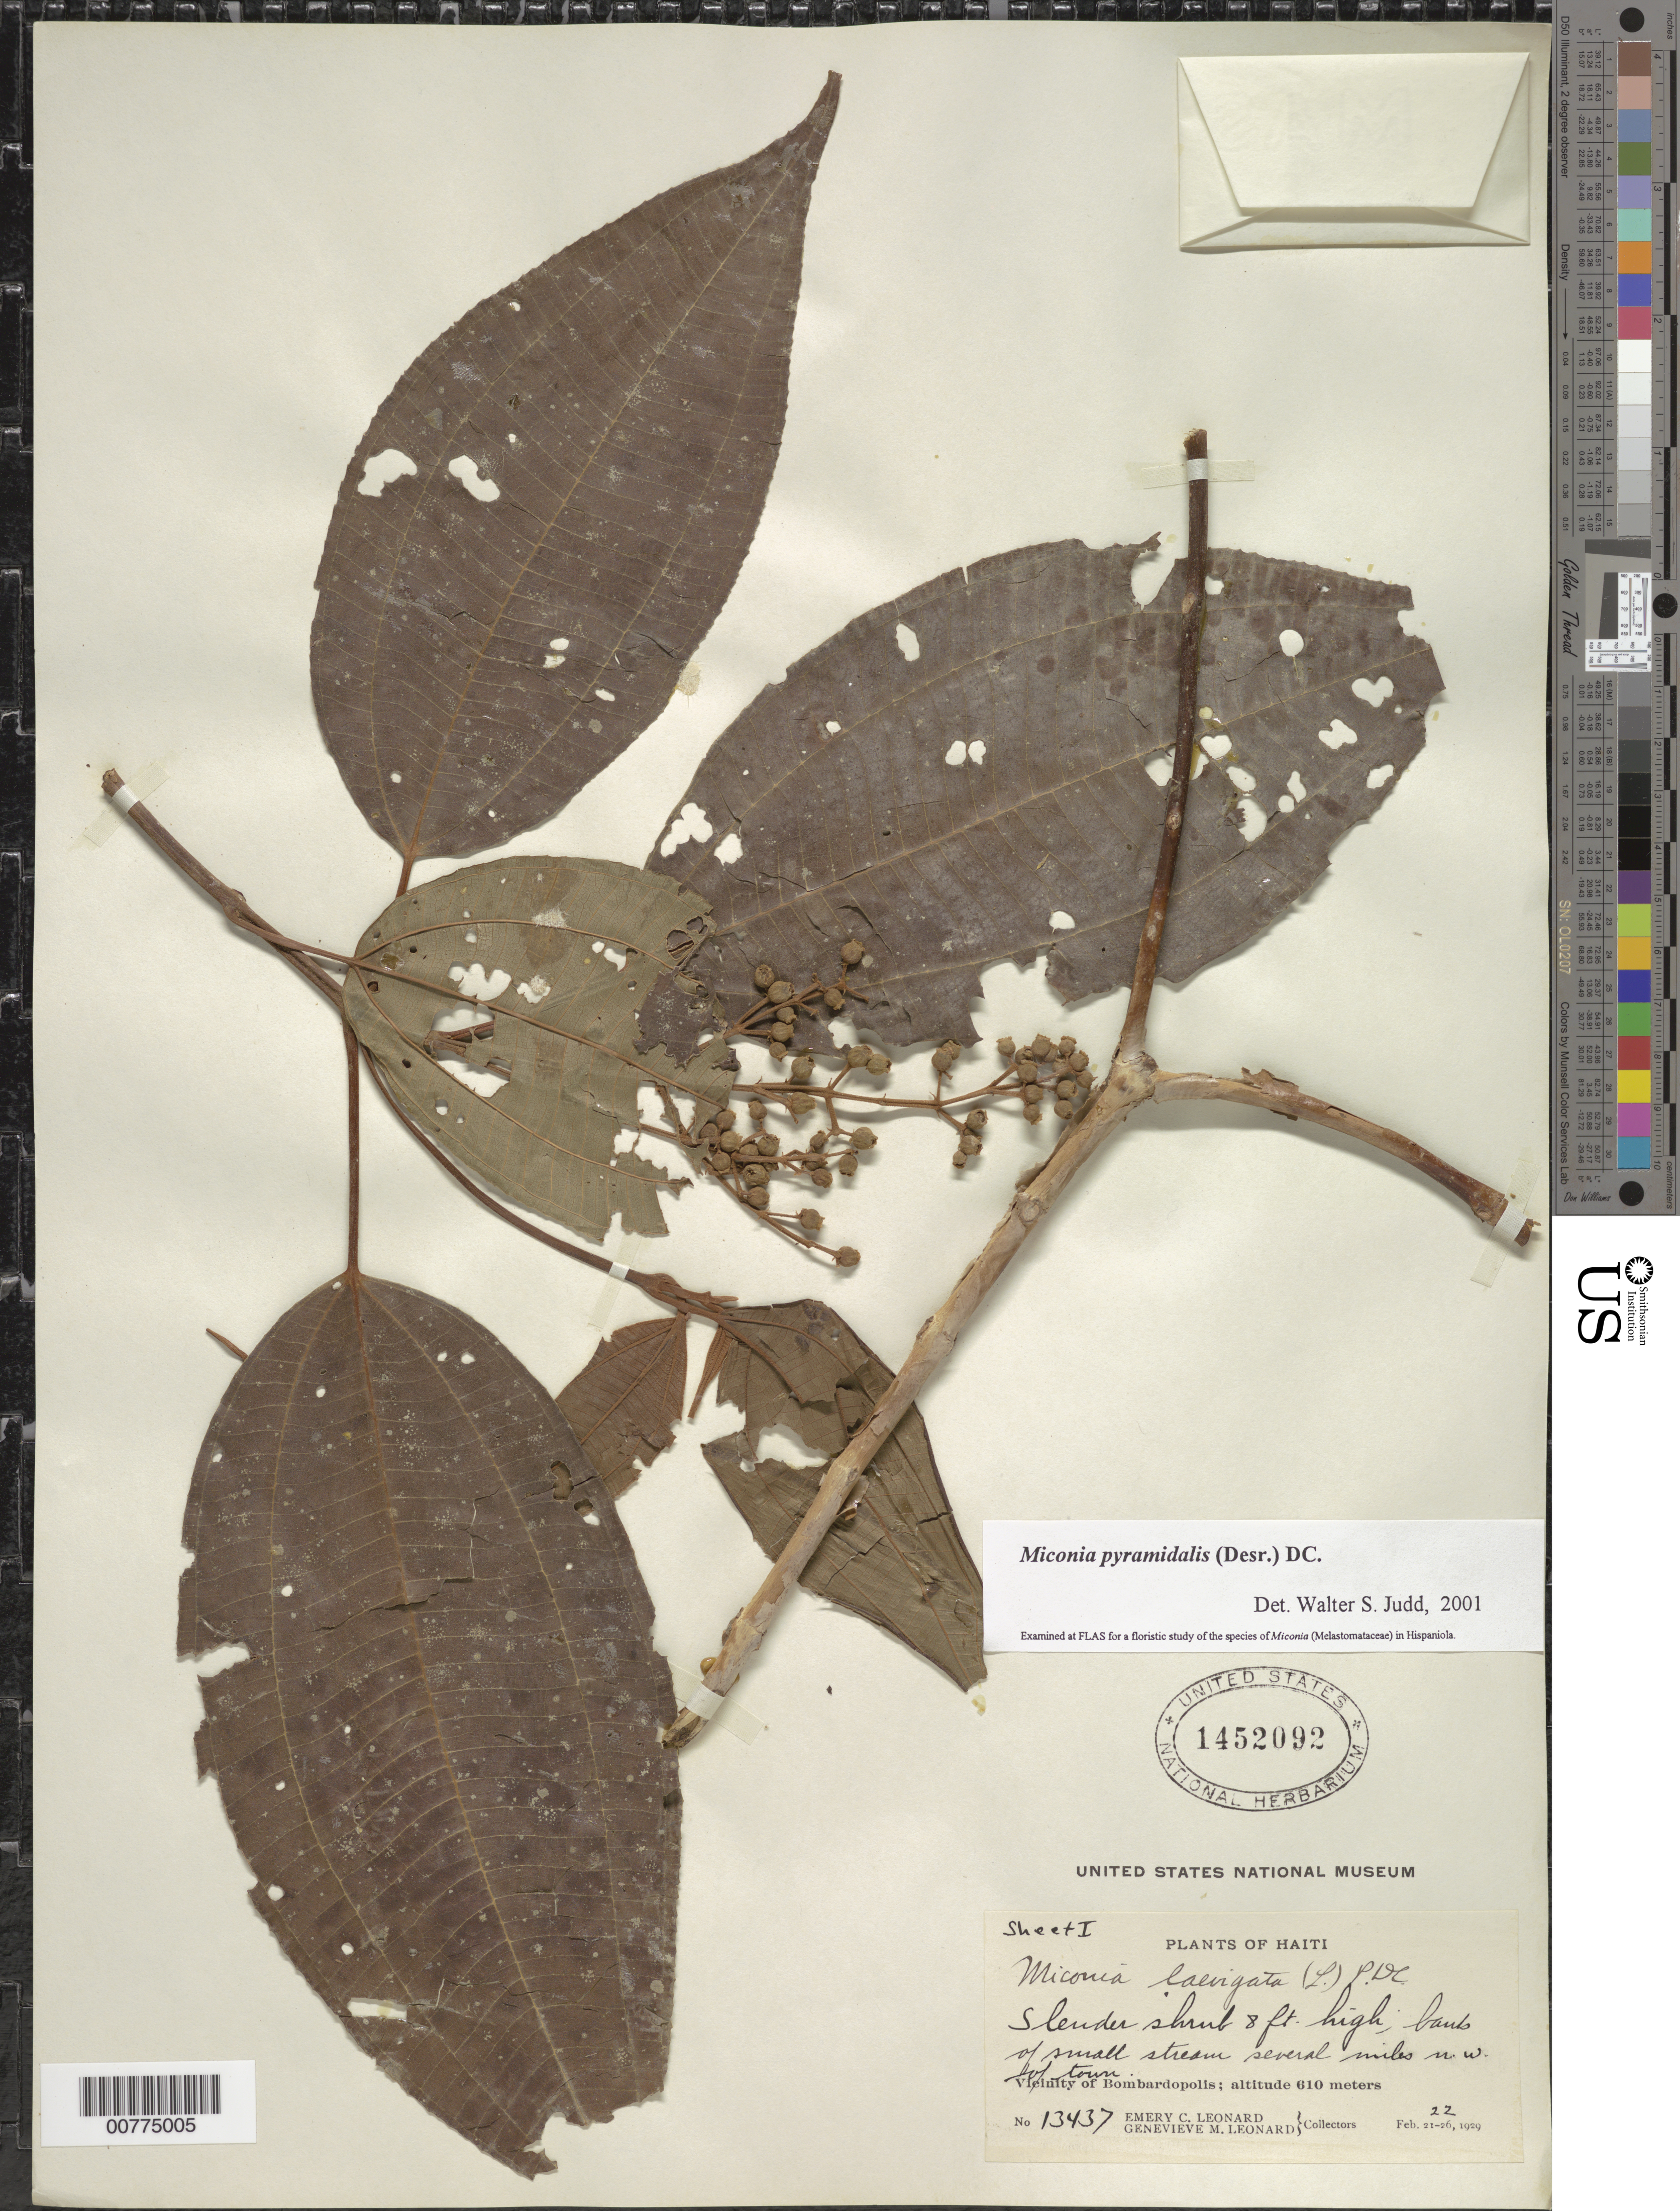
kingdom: Plantae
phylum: Tracheophyta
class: Magnoliopsida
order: Myrtales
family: Melastomataceae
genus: Miconia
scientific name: Miconia pyramidalis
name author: (Desr.) DC.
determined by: Judd, Walter S.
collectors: E. C. Leonard & G. M. Leonard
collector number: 13437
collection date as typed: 22 Feb 1929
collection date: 1929-02-22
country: Haiti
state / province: Nord-Ouest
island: Hispaniola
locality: Vicinity of Bombardopolis, stream several miles NW of town.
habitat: Banks of small stream.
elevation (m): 610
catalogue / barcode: US 1452092